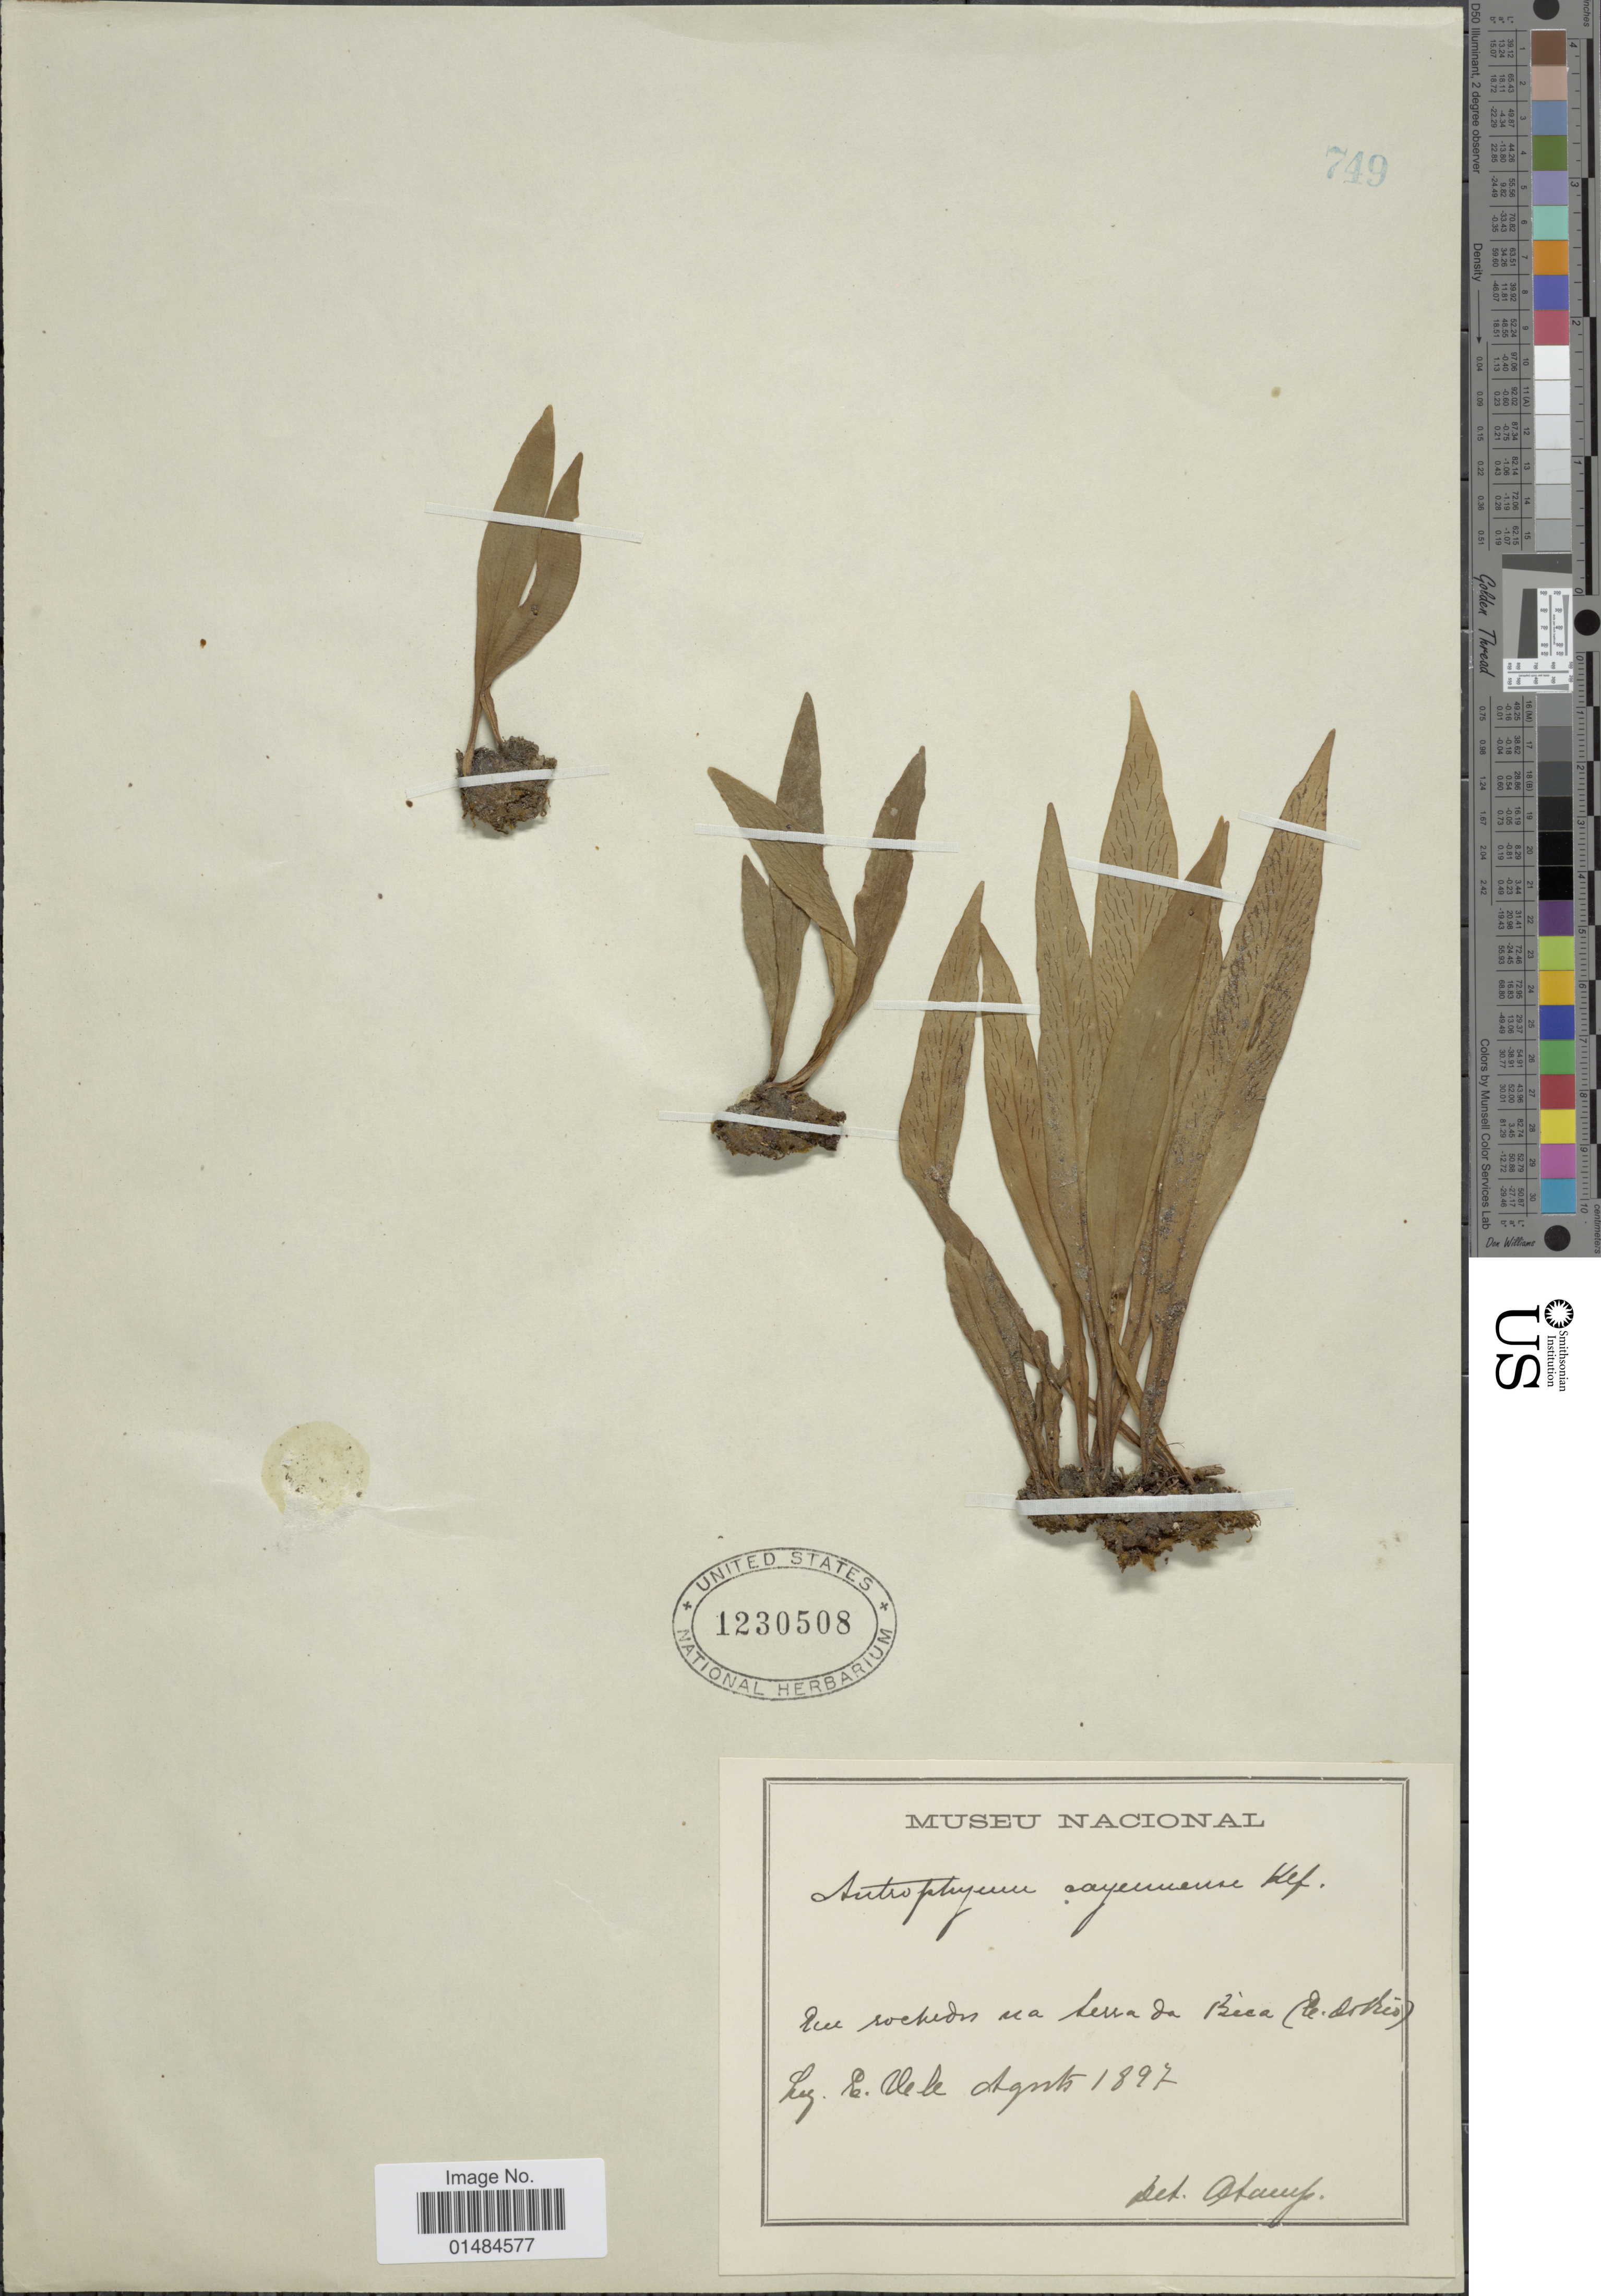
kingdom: Plantae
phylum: Tracheophyta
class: Polypodiopsida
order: Polypodiales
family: Pteridaceae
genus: Polytaenium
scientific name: Polytaenium cajenense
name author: (Desv.) Benedict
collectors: R. Vele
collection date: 1897-08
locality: Rue soekedn eca Lessa Ja Bica ( le. arthres) [interpreted]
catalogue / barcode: US 1230508